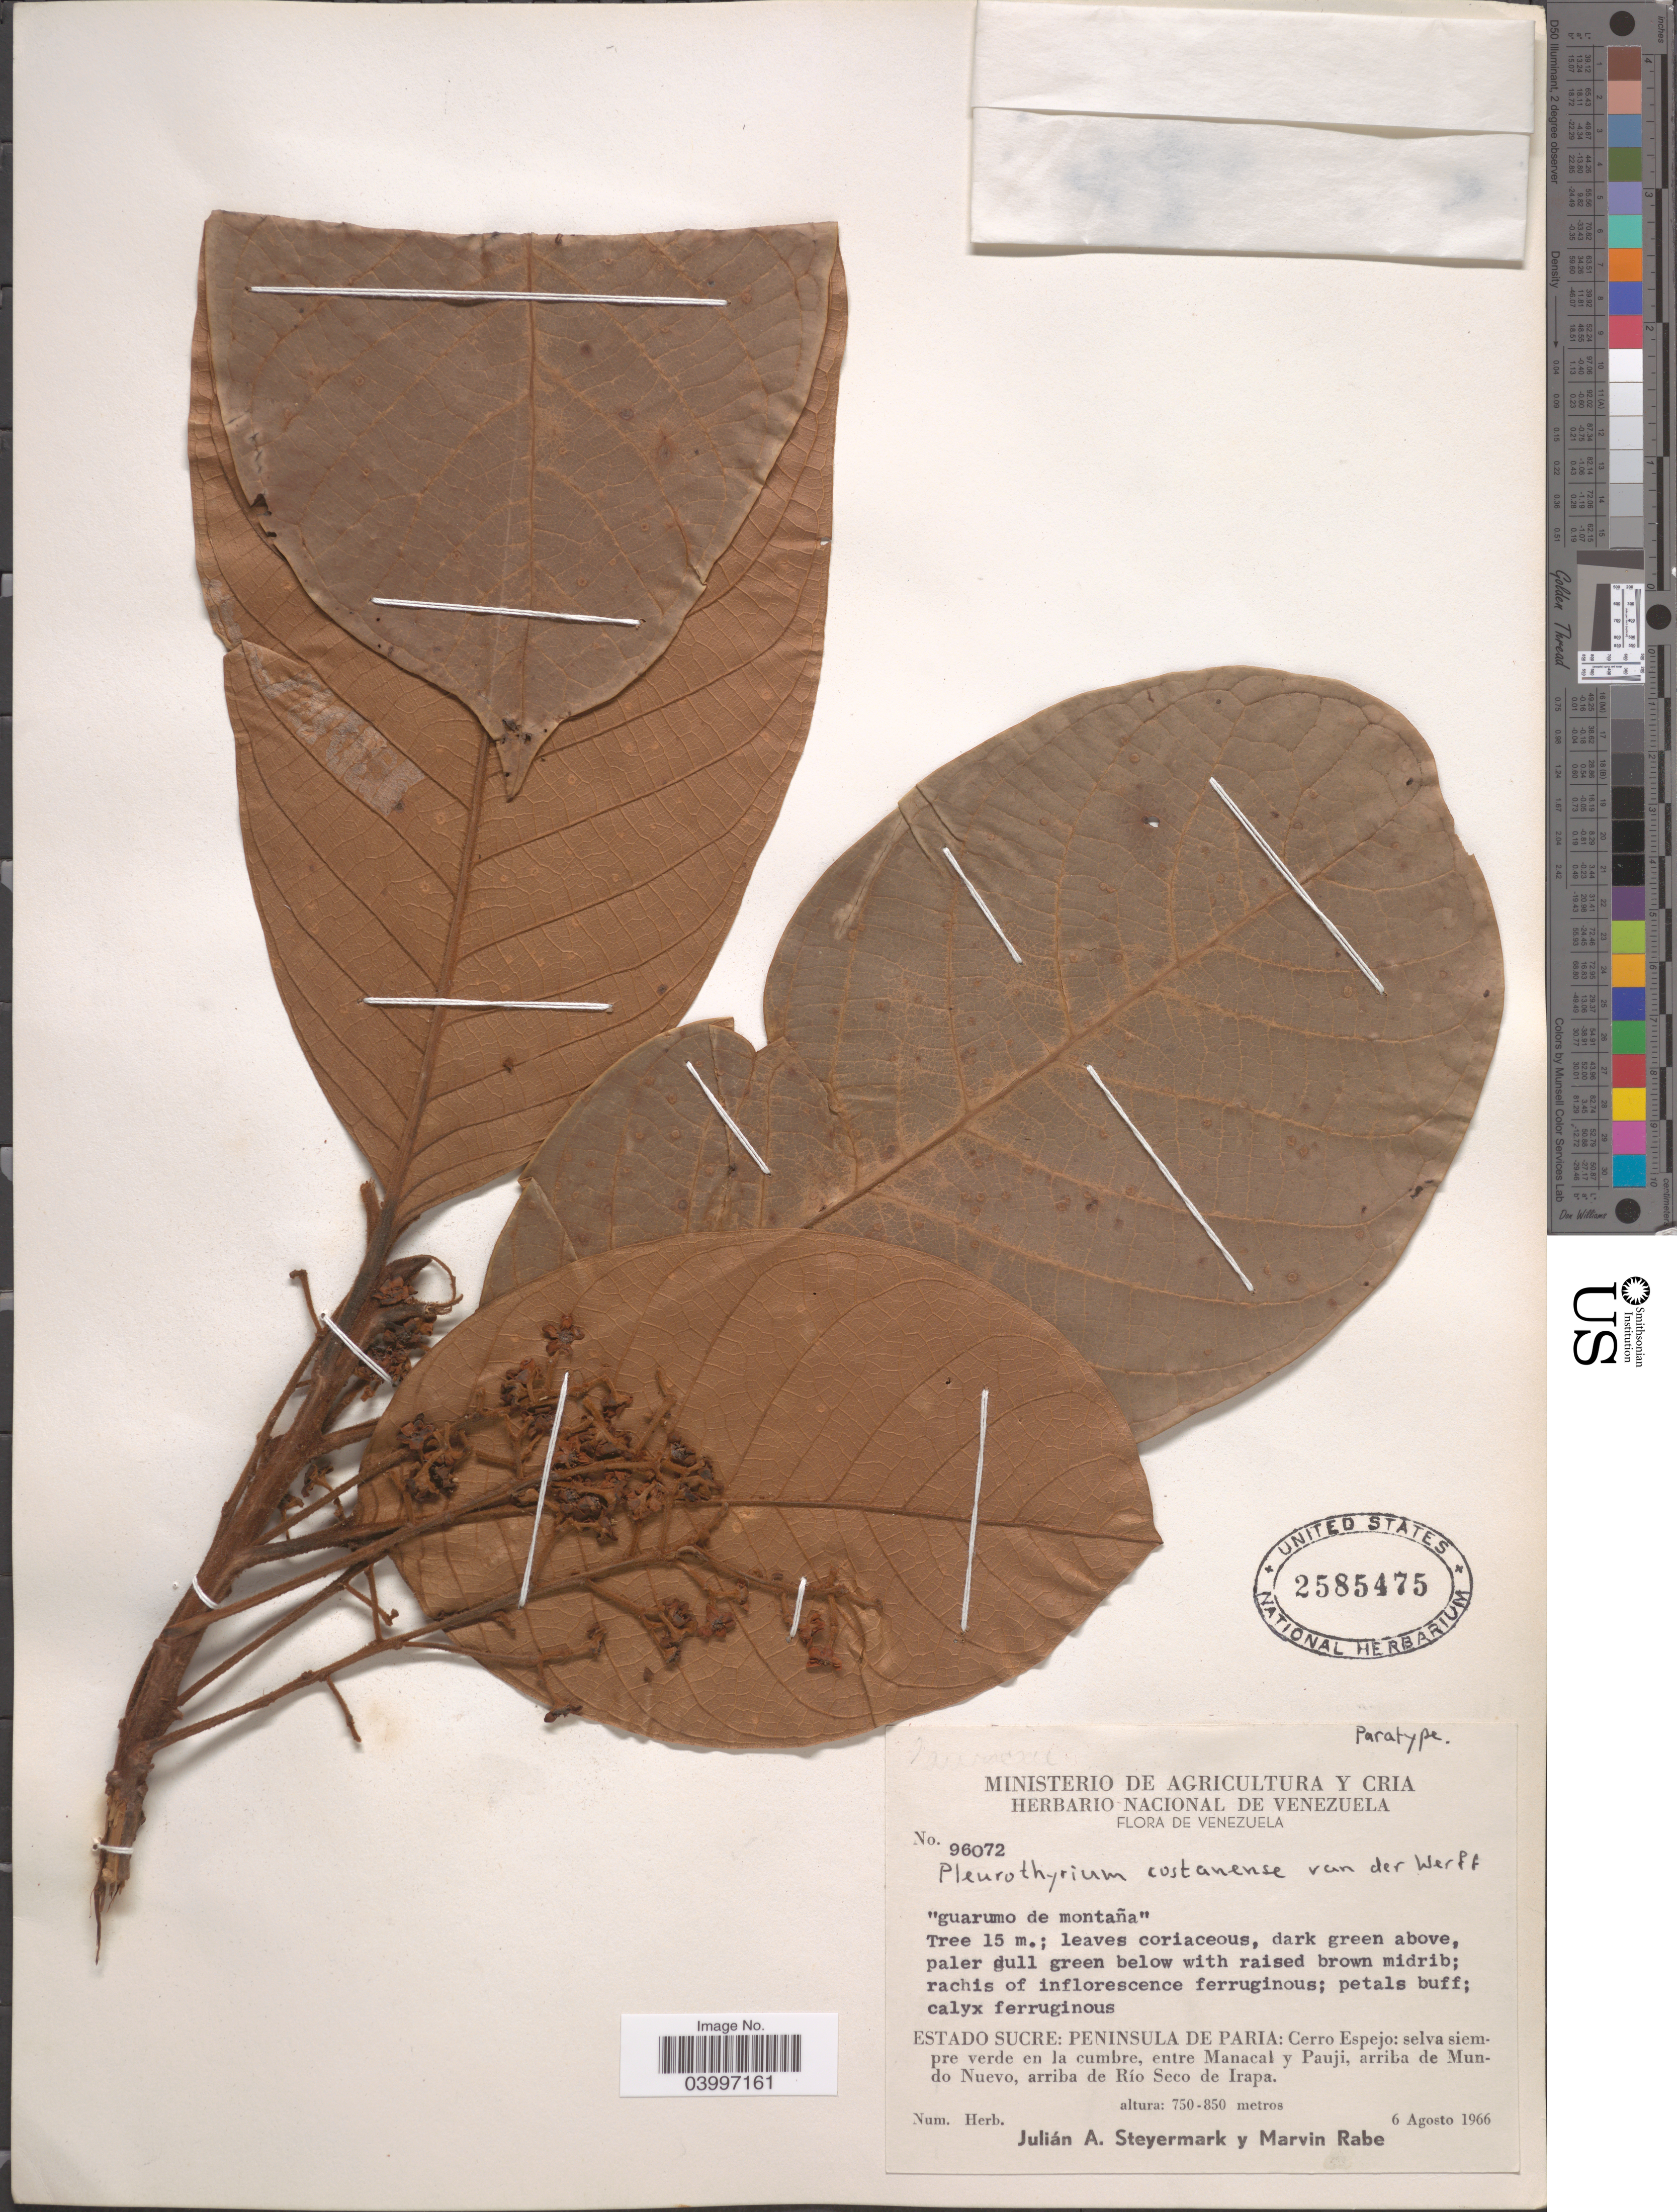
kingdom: Plantae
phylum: Tracheophyta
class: Magnoliopsida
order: Laurales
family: Lauraceae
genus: Pleurothyrium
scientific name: Pleurothyrium costanense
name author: van der Werff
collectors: J. Steyermark & M. Rabe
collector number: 96072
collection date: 1966-08-06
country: Venezuela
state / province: Sucre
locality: Peninsula de Paria: Cerro Espejo: selva siempre verde en la cumbre, entre Manacal y Pauji, arriba de Mundo Nuevo, arriba de Río Seco de Irapa.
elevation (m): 750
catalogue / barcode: US 2585475